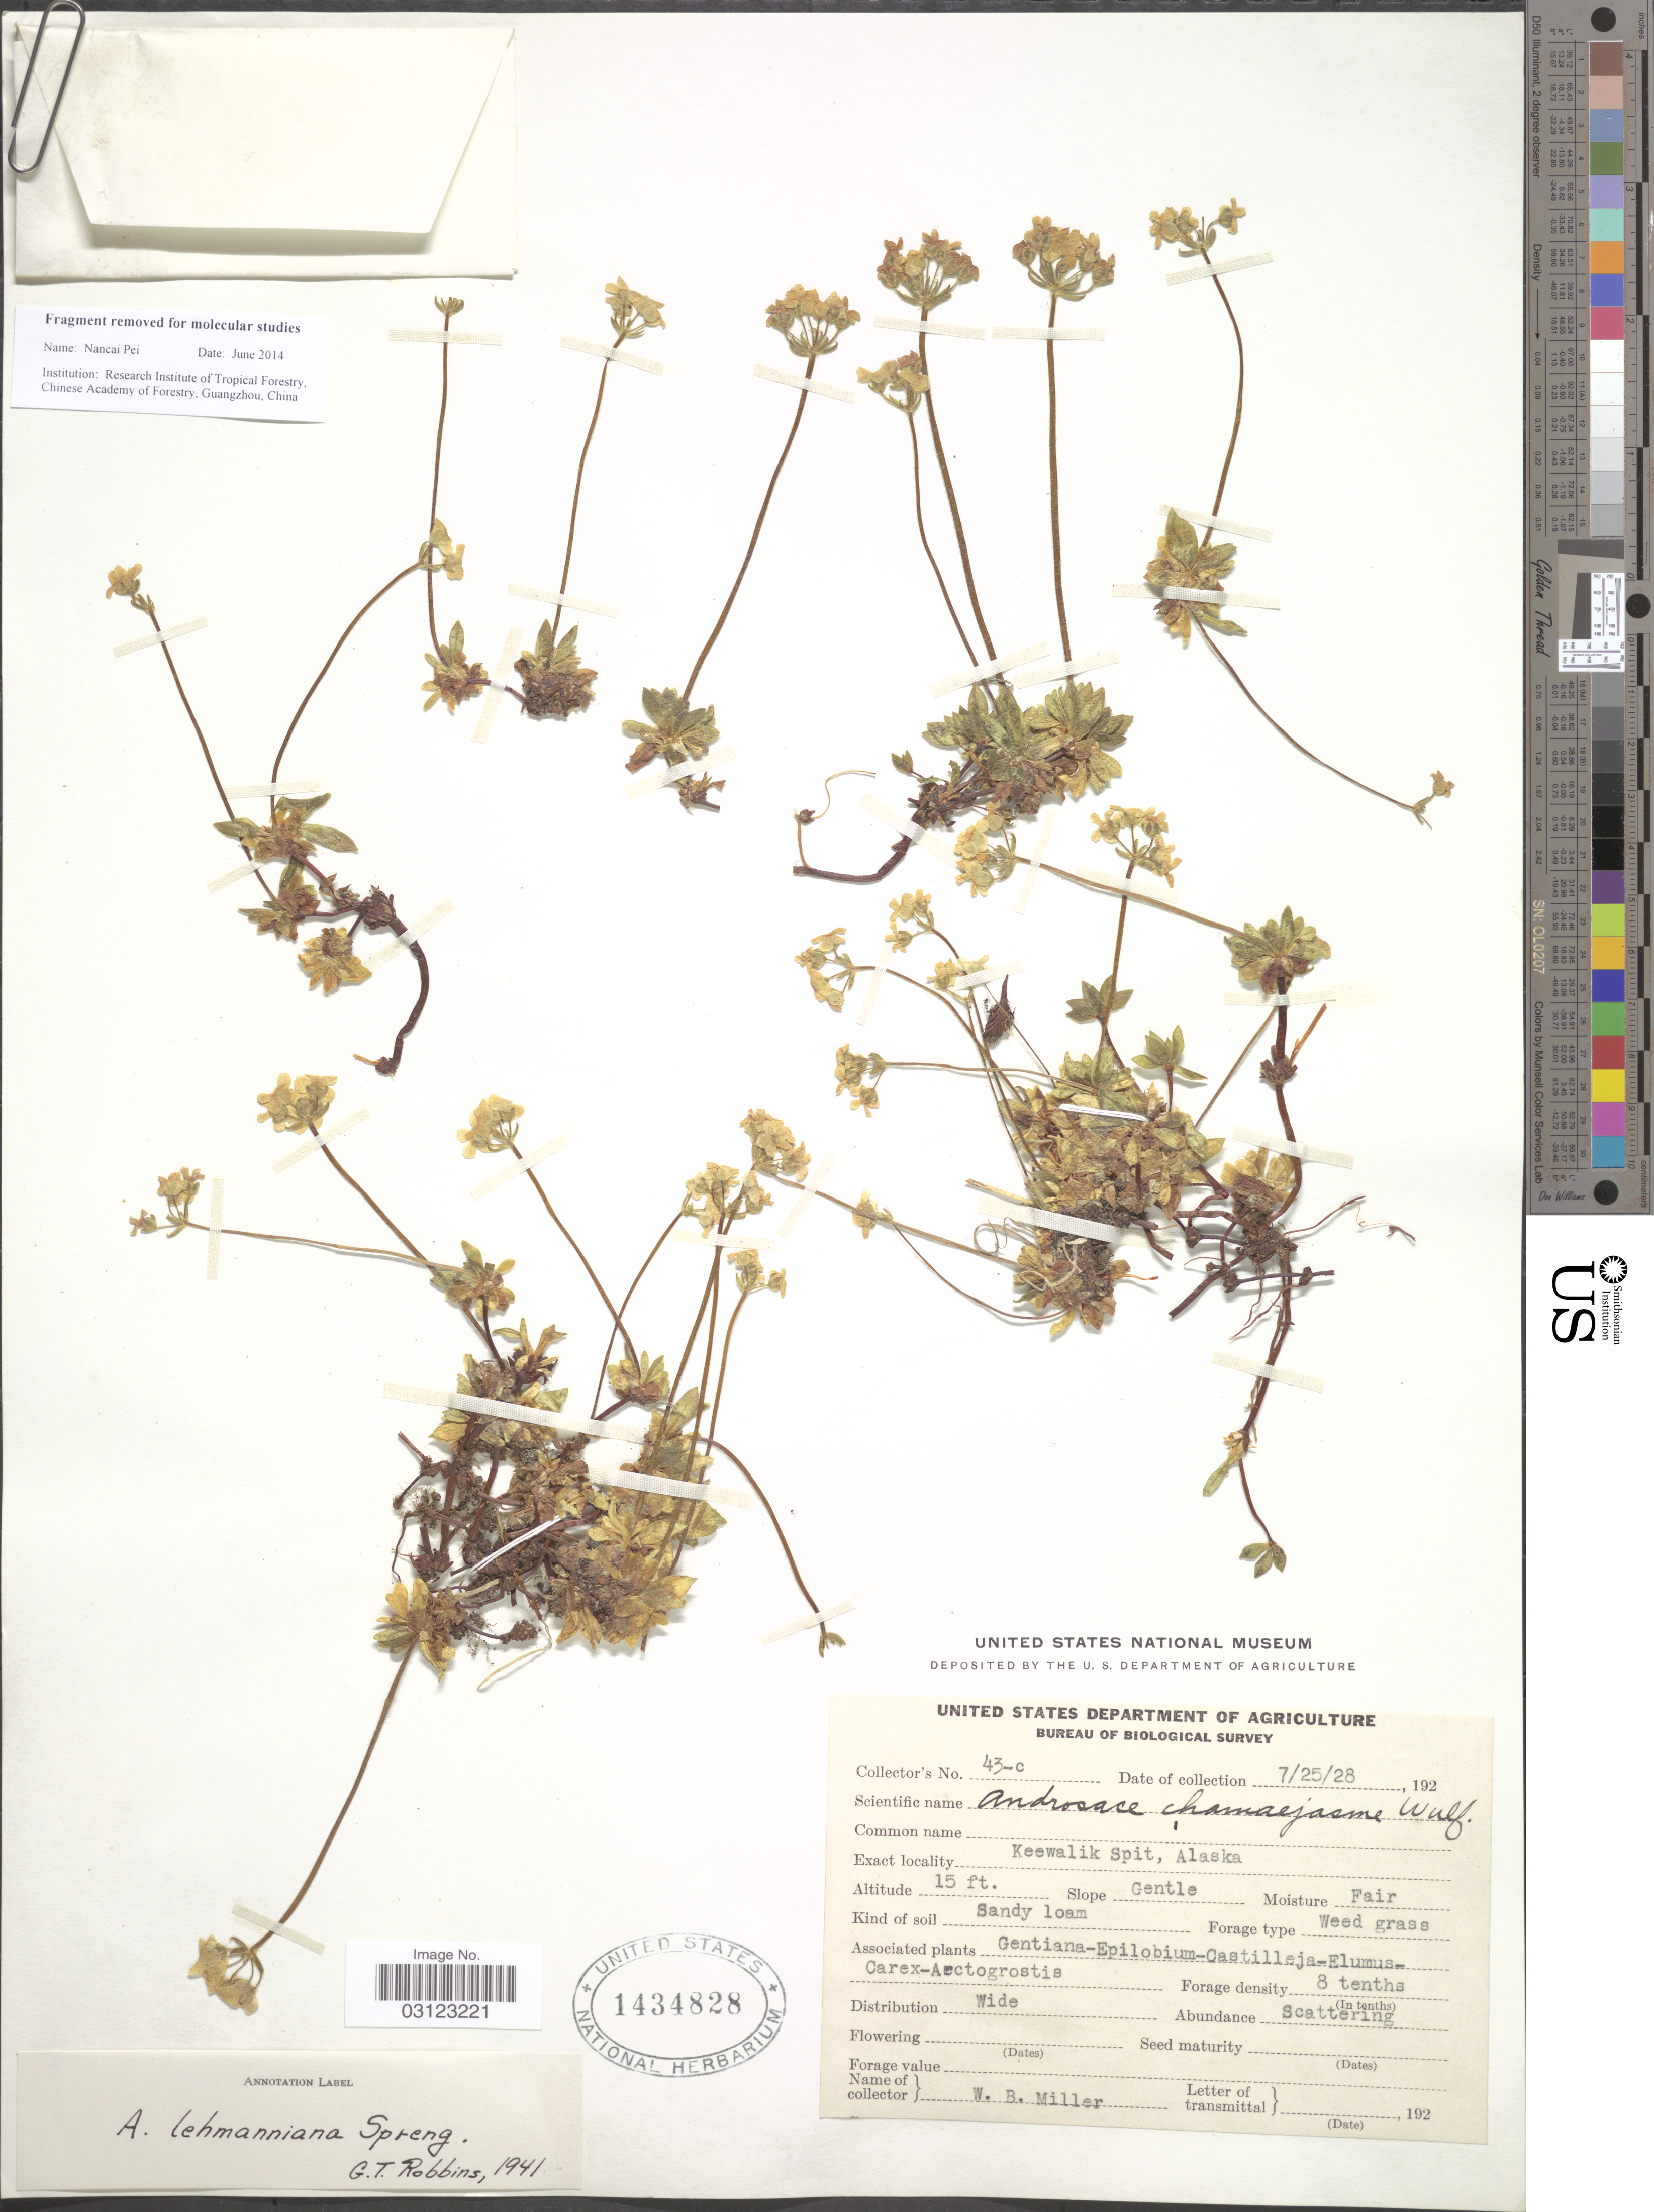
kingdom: Plantae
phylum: Tracheophyta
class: Magnoliopsida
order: Ericales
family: Primulaceae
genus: Androsace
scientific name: Androsace chamaejasme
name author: Wulfen ex Host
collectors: W. Miller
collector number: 43-c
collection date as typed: Transcribed d/m/y: 25/7/28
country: United States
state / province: Alaska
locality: Keewalik Spit.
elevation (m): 5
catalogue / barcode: US 1434828